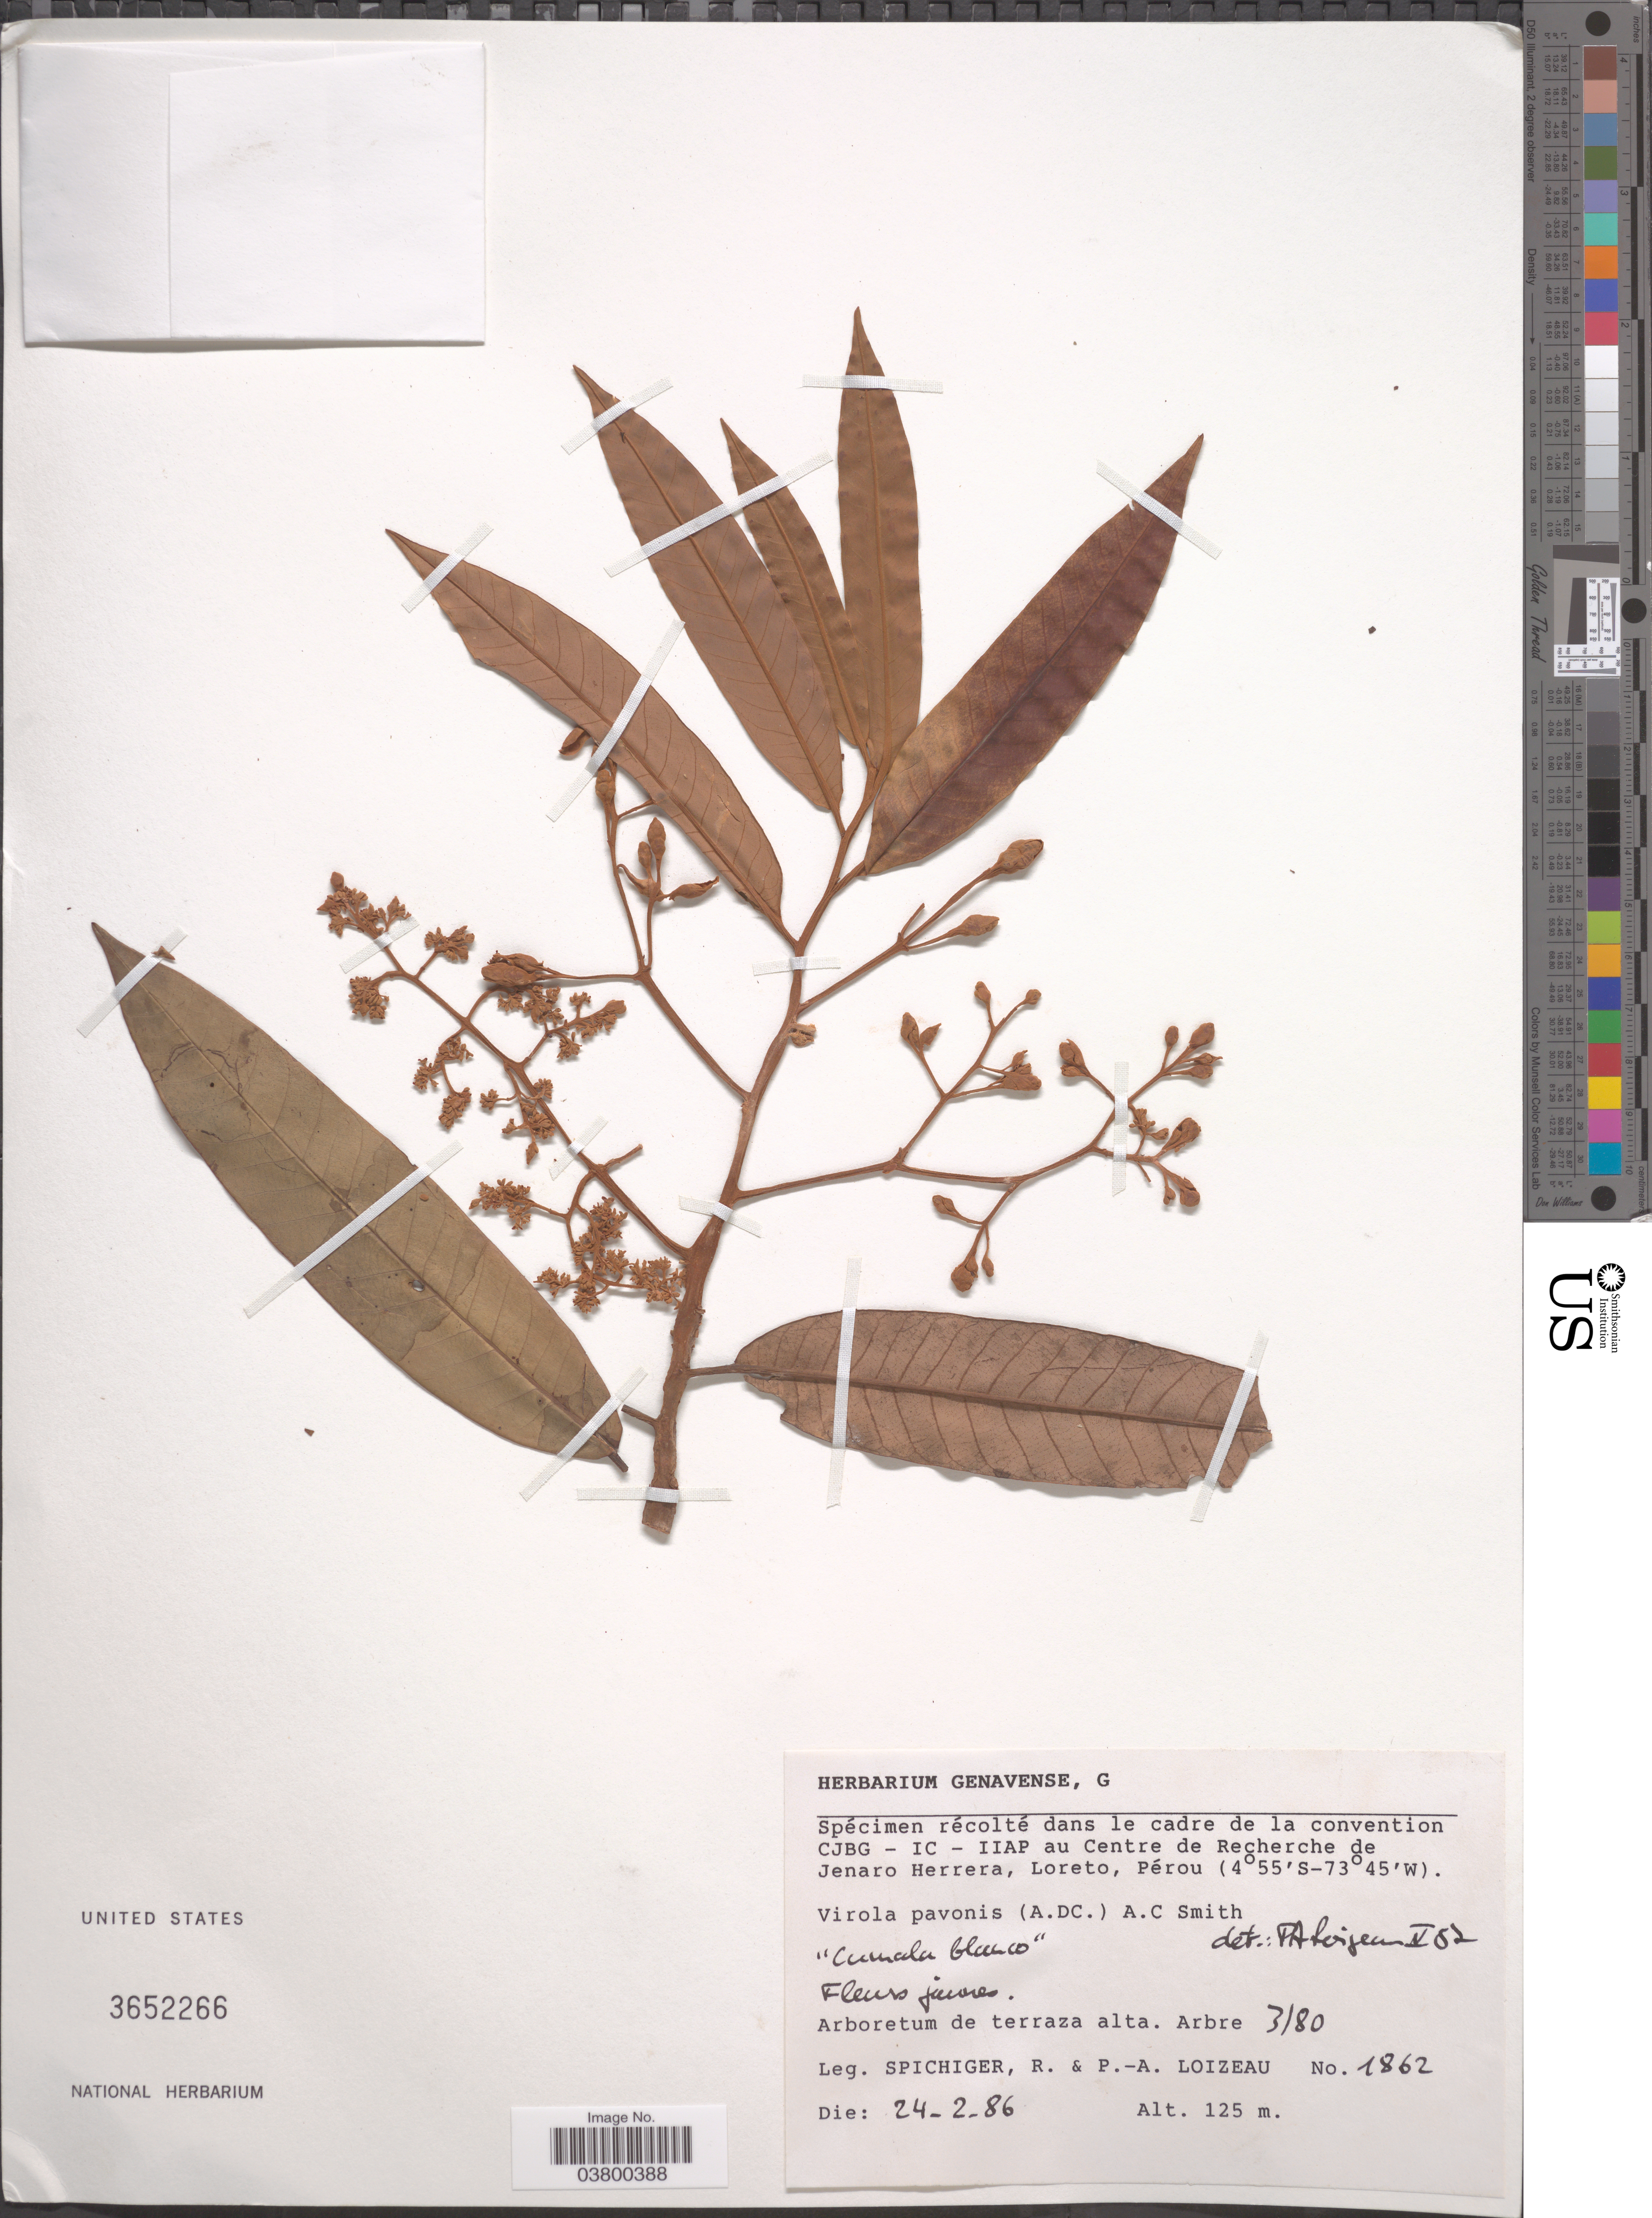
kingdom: Plantae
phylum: Tracheophyta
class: Magnoliopsida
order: Magnoliales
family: Myristicaceae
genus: Virola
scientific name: Virola pavonis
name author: (A. DC.) A.C. Sm.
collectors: R. Spichiger & P. Loizeau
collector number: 1862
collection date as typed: Transcribed d/m/y: 24/2/86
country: Peru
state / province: Loreto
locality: Centre de Recherche de Jenaro Herrera, Loreto, Pérou. Arboretum de terraza alta - Arbre 3/80.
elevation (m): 125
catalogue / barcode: US 3652266